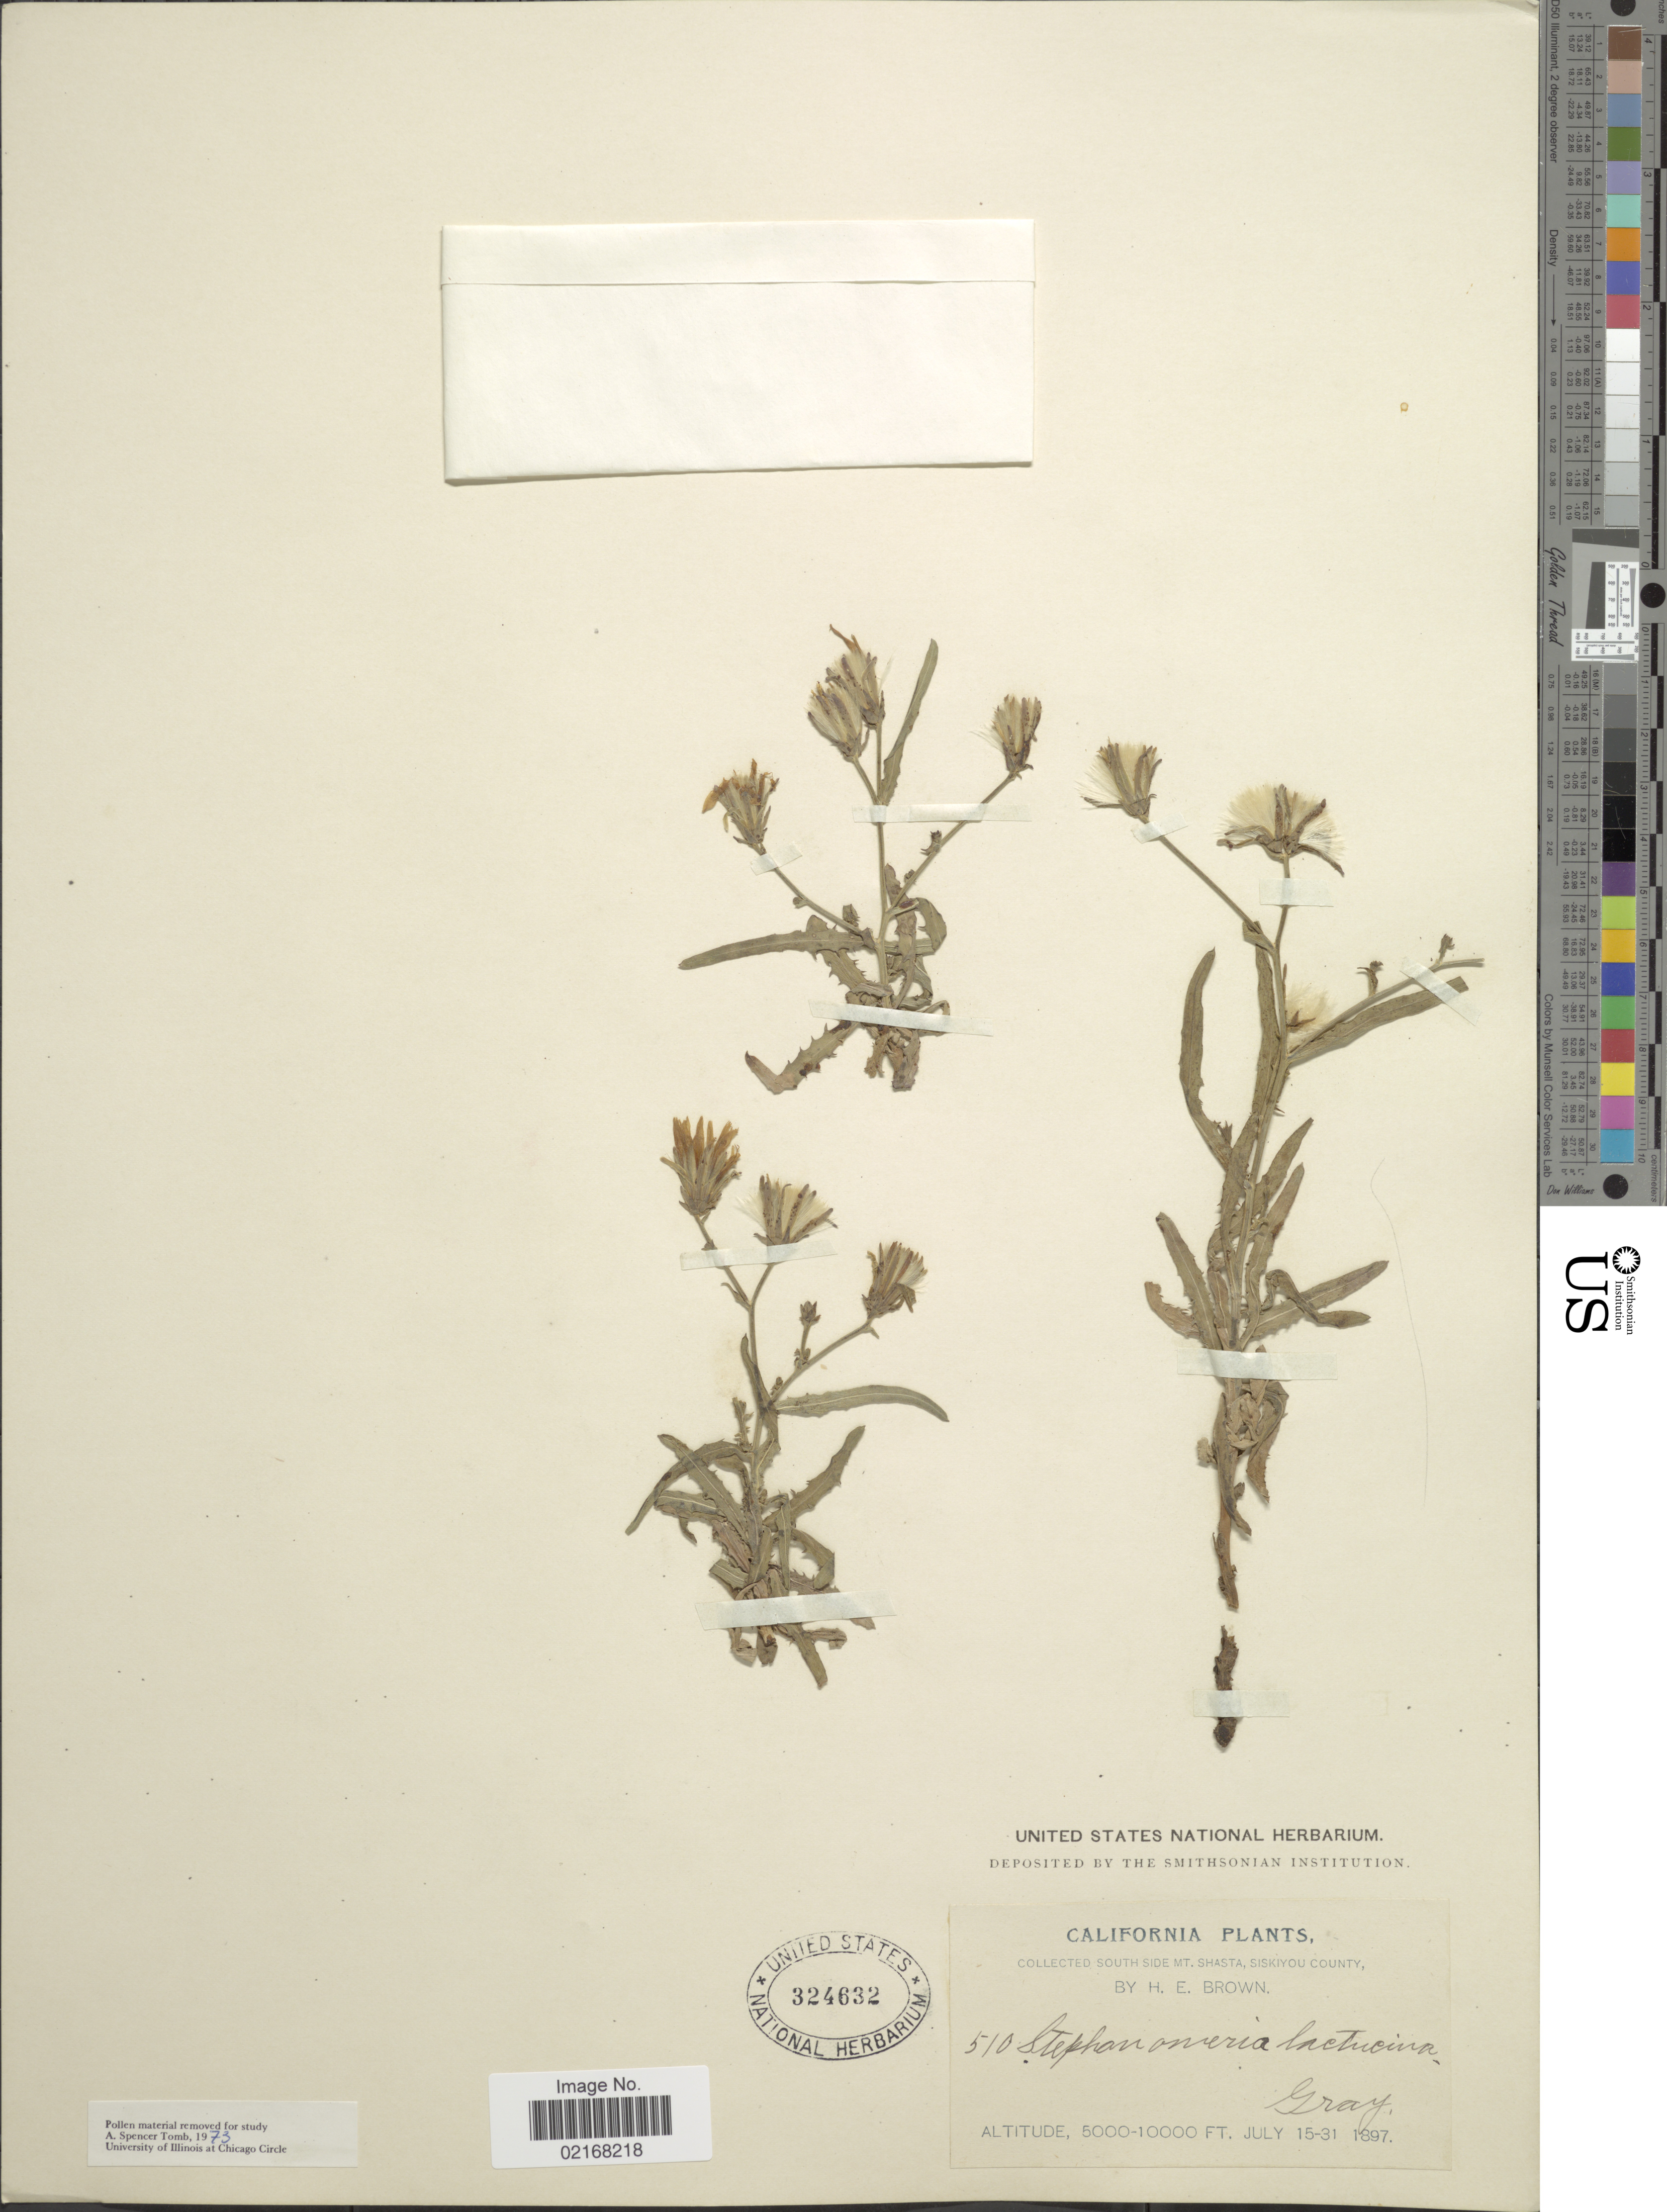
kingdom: Plantae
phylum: Tracheophyta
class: Magnoliopsida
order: Asterales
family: Asteraceae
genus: Stephanomeria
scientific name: Stephanomeria lactucina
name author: A. Gray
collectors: H. E. Brown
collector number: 510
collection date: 1897-07-15/1897-07-31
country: United States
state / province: California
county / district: Siskiyou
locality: South side Mt. Shasta, Siskiyou County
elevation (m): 1524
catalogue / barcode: US 324632